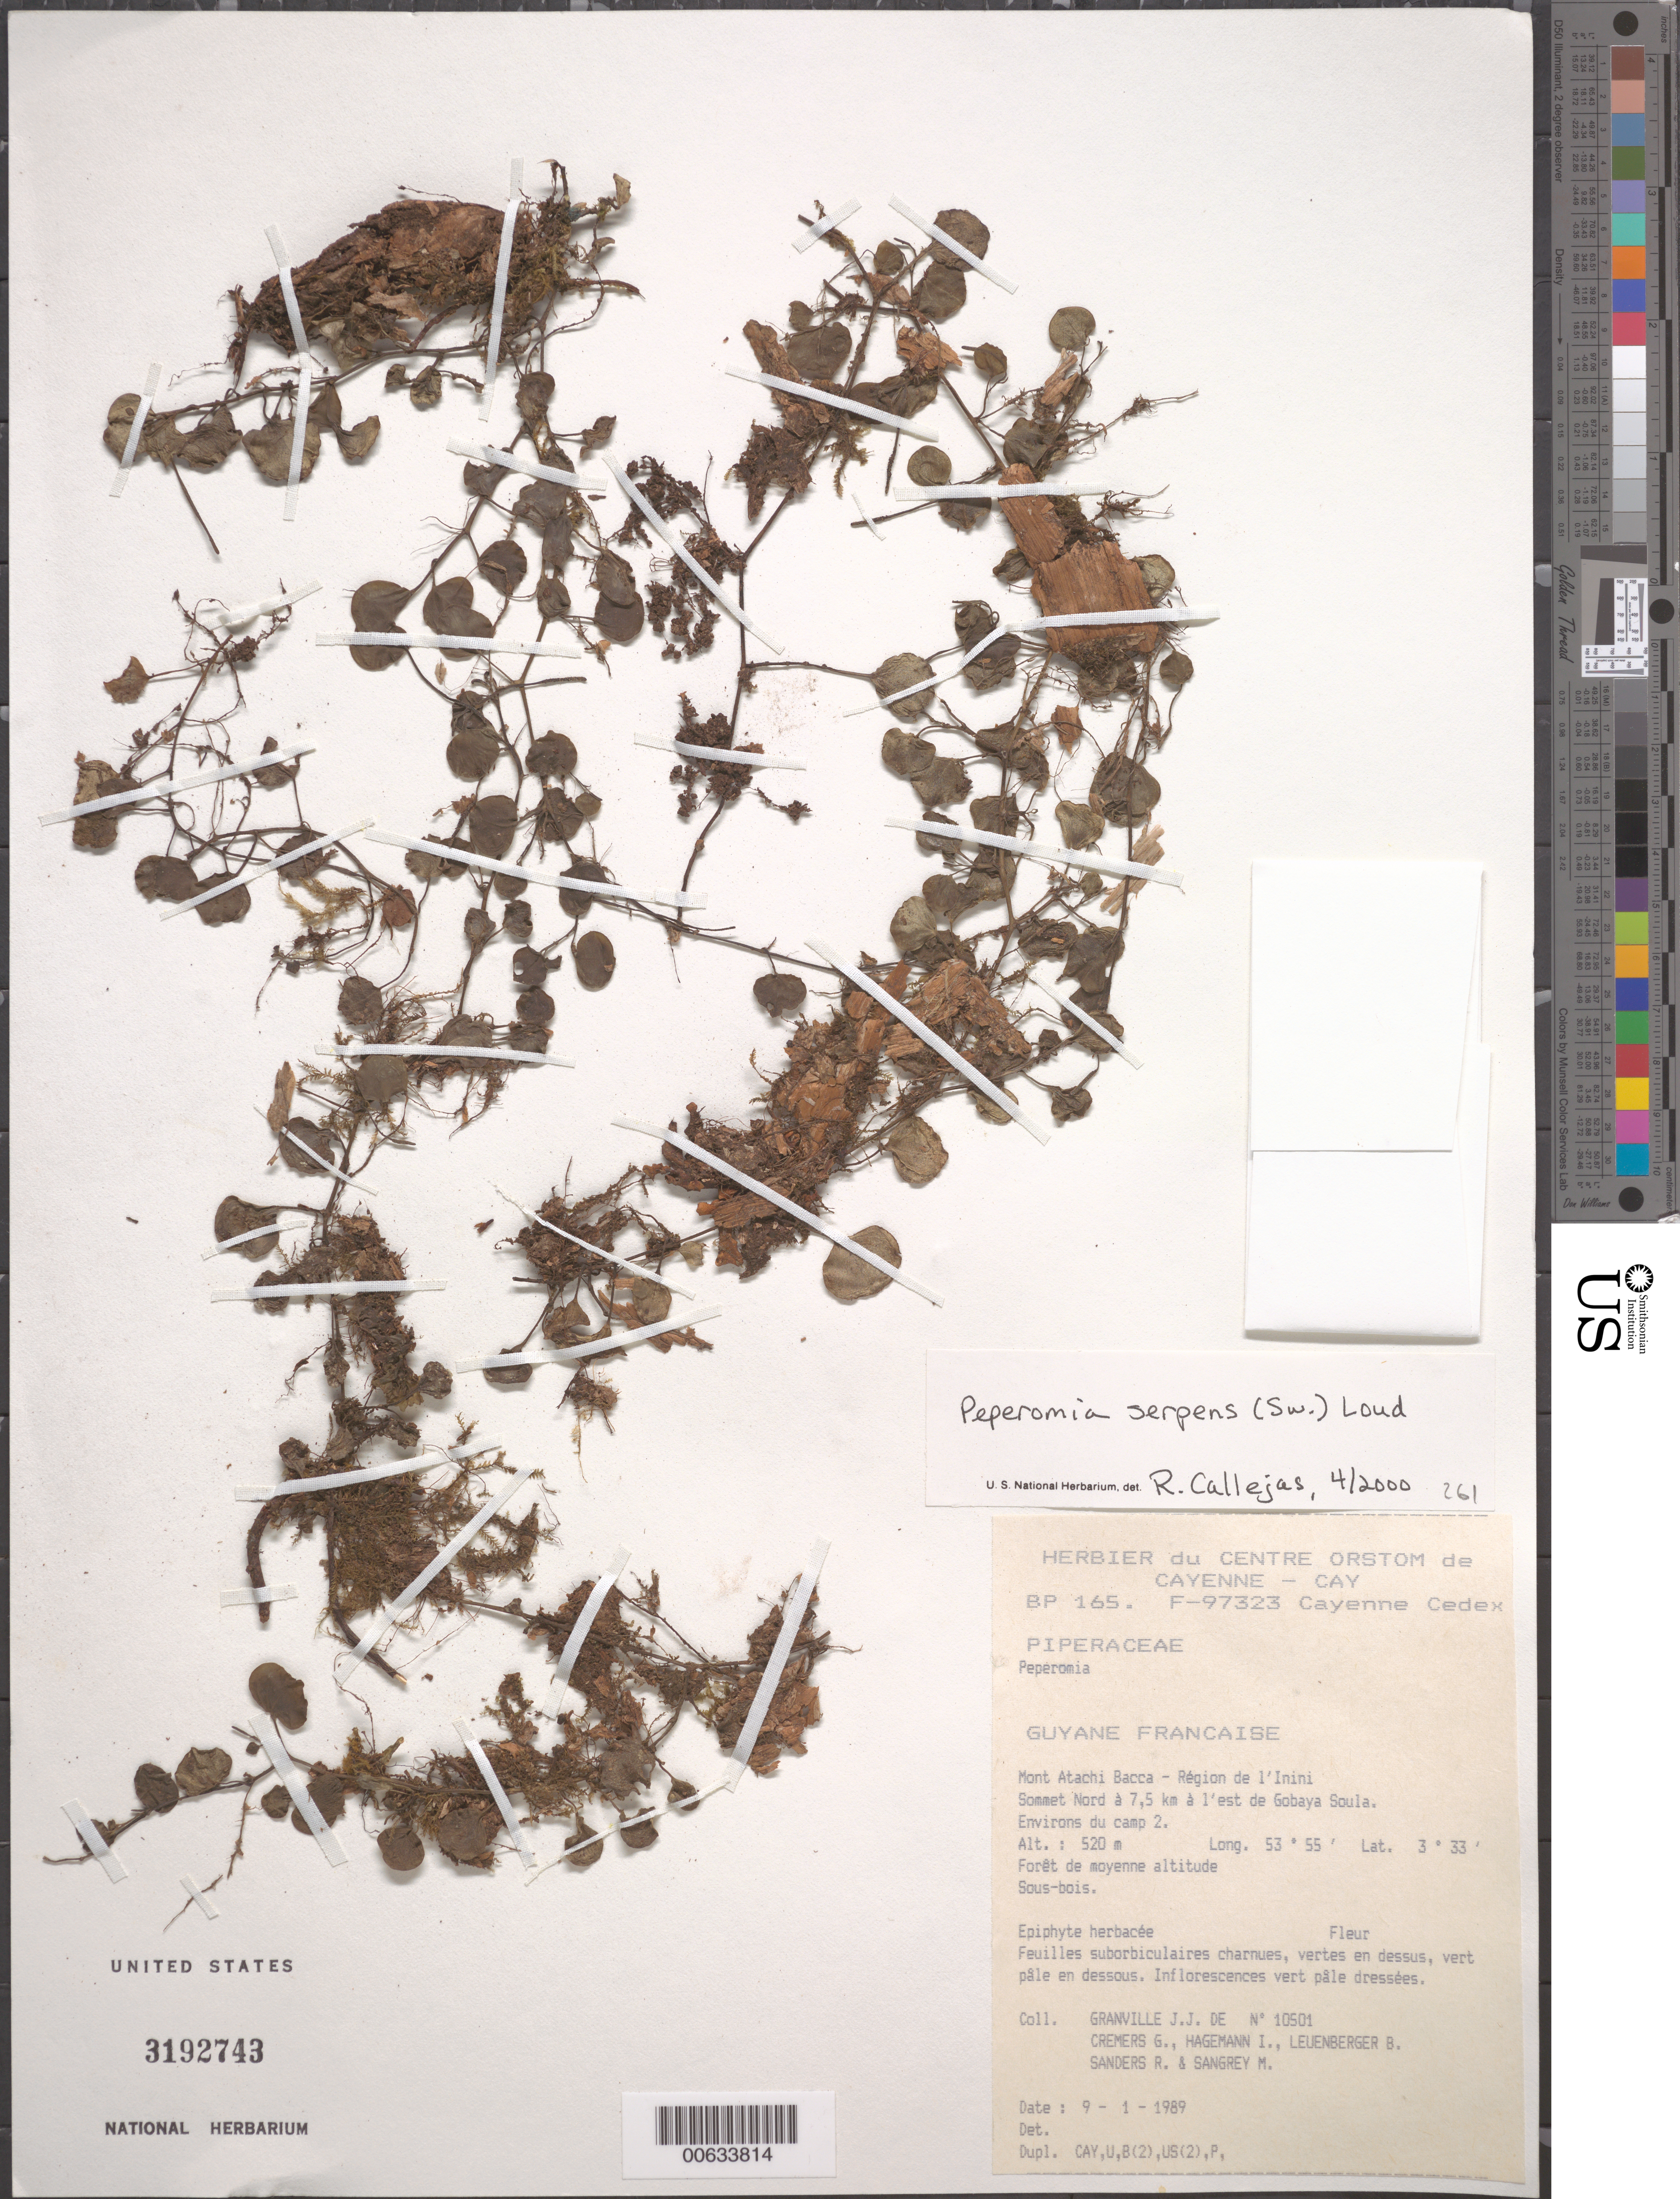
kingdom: Plantae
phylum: Tracheophyta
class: Magnoliopsida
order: Piperales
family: Piperaceae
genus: Peperomia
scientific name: Peperomia serpens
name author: (Sw.) Loudon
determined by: Callejas, Ricardo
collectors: J.-J. de Granville, G. Cremers, J. Hagemann, B. E. Leuenberger & M. S. Sangrey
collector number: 10501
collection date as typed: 9-Jan-89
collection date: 1989-01-09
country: French Guiana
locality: Mont Atachi Bacca, région de l'Inini. Sommet nord, a 7.5 km a l'est de Gobaya Soula. Env. du camp 2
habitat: Med height forest, understory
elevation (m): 520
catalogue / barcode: US 3192743